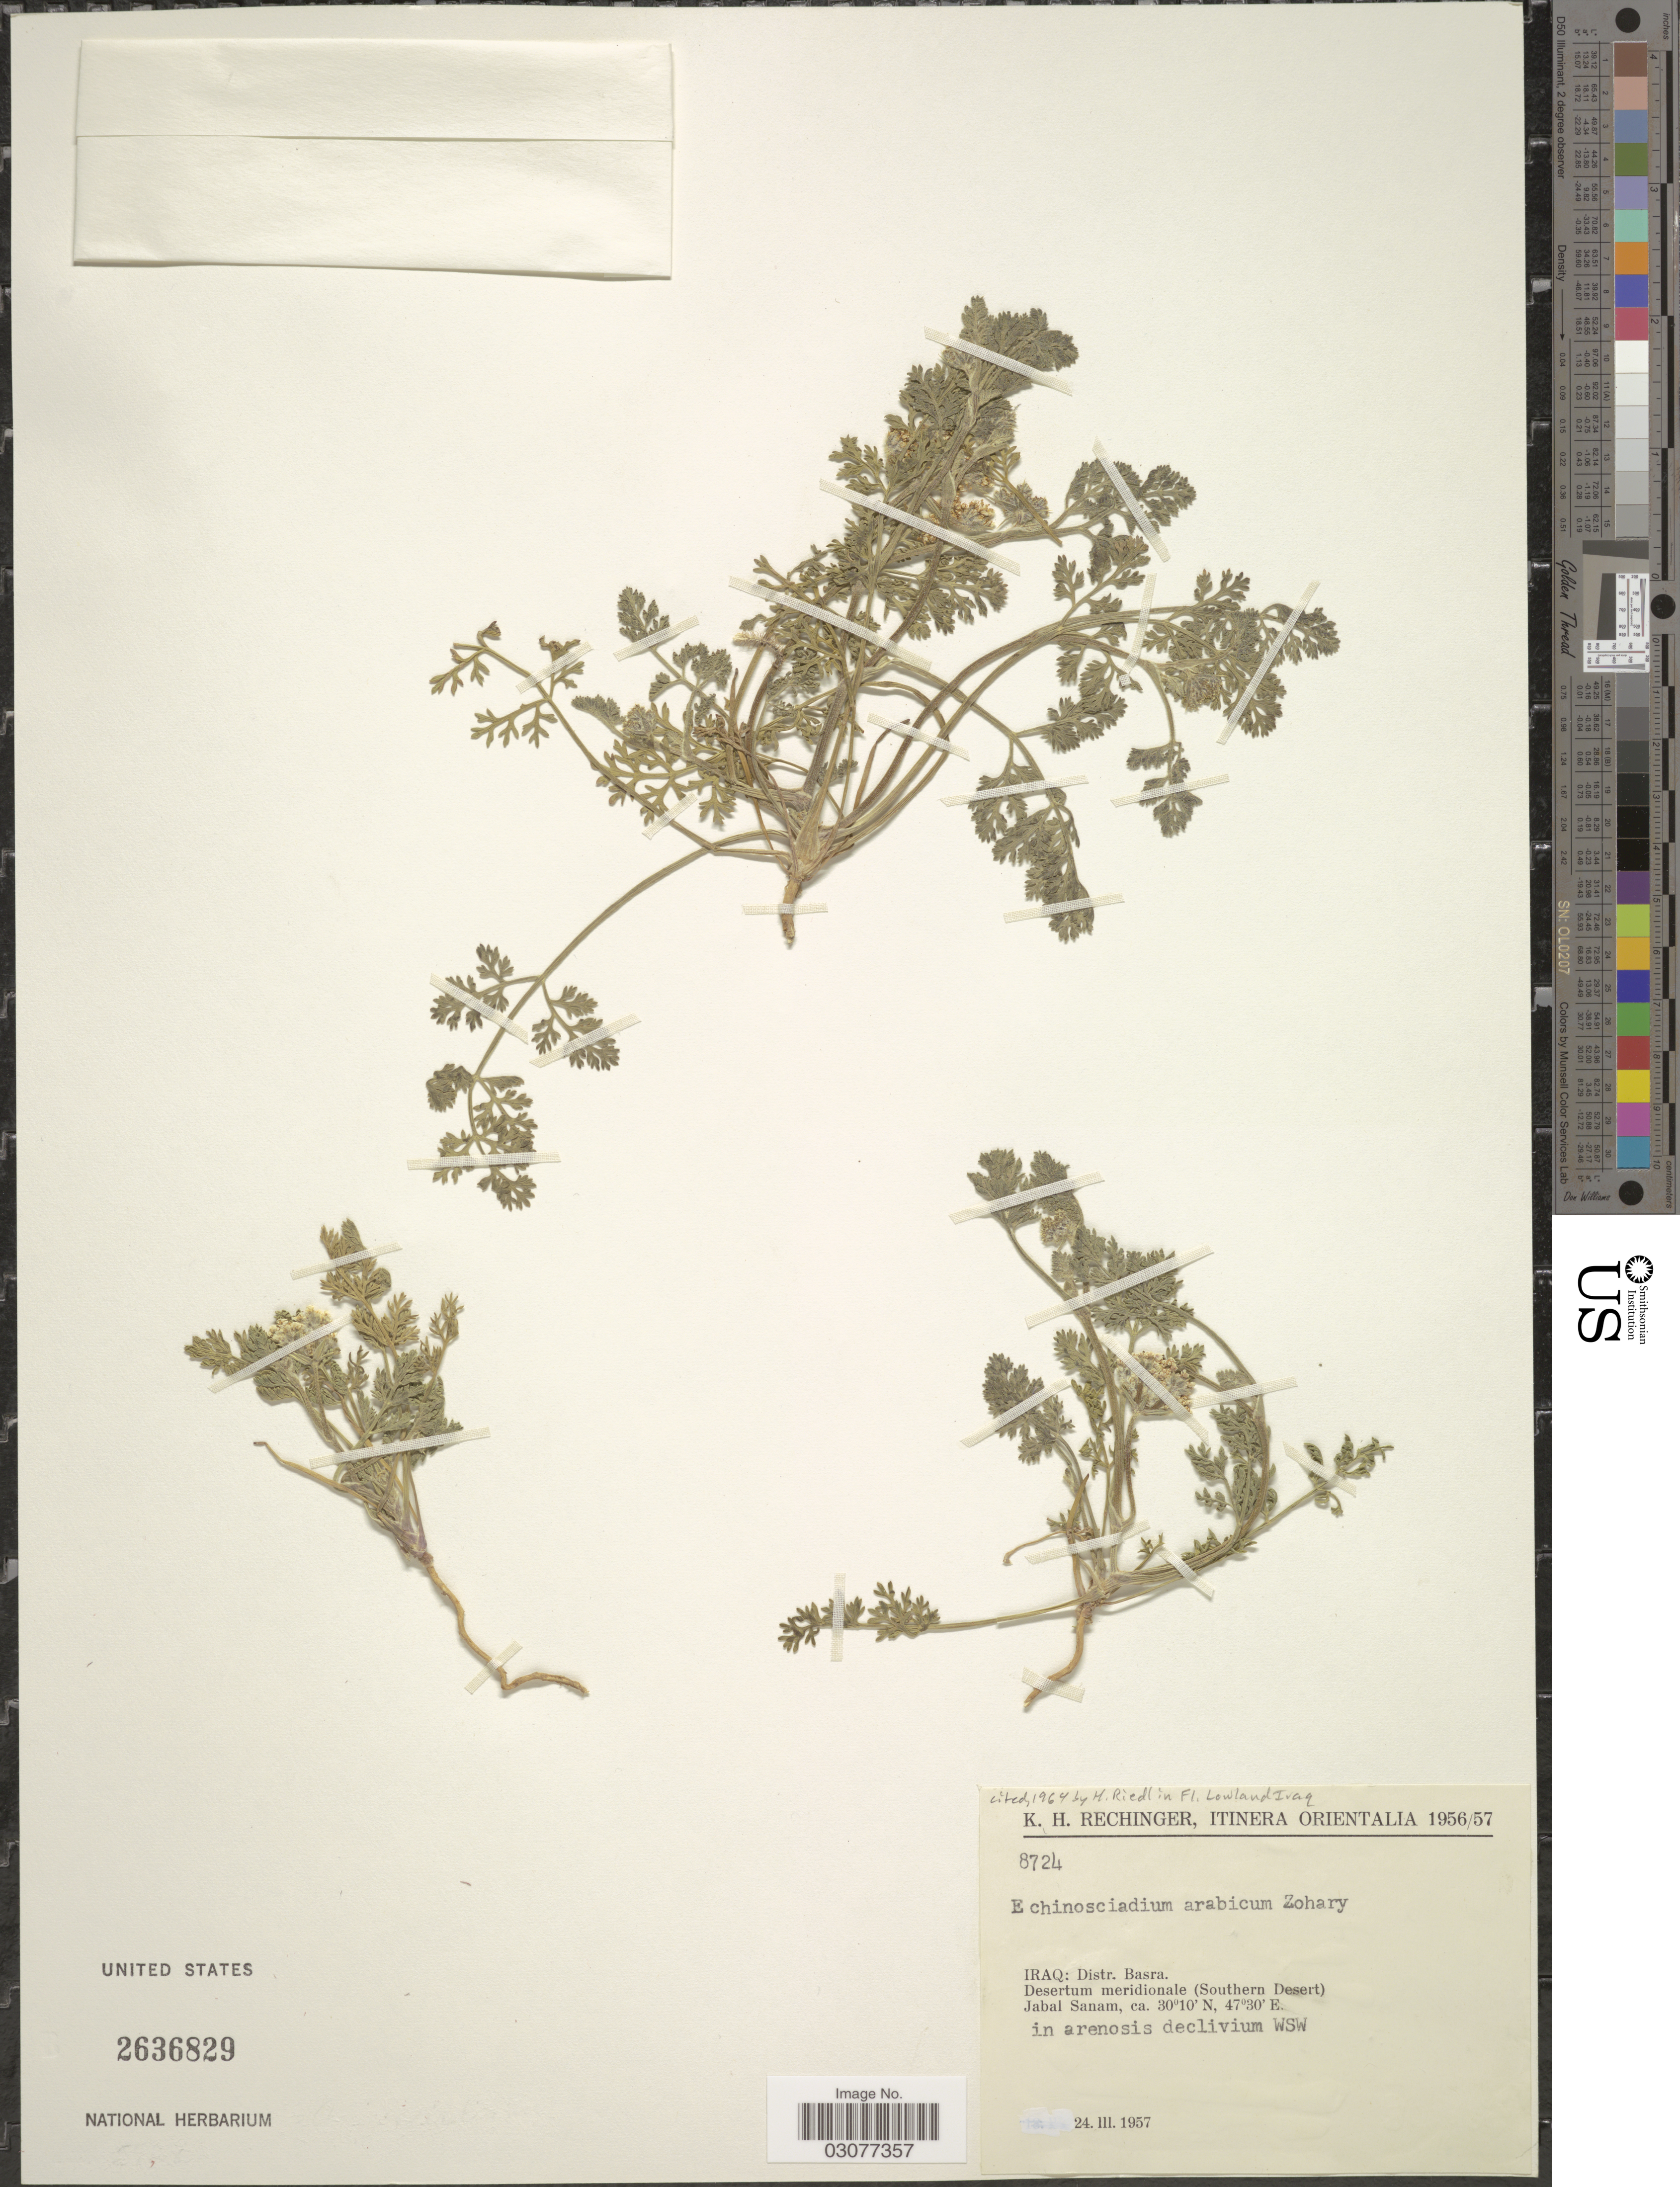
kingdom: Plantae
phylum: Tracheophyta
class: Magnoliopsida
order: Apiales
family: Apiaceae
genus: Anisosciadium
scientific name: Anisosciadium lanatum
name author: Boiss.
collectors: K. H. Rechinger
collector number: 8724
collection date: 1956/1957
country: Iraq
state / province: Al Basrah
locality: Distr. Basra. Desertum meridionale (Southern Desert), Jabal Sanam, in arenosis declivium WSW.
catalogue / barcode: US 2636829